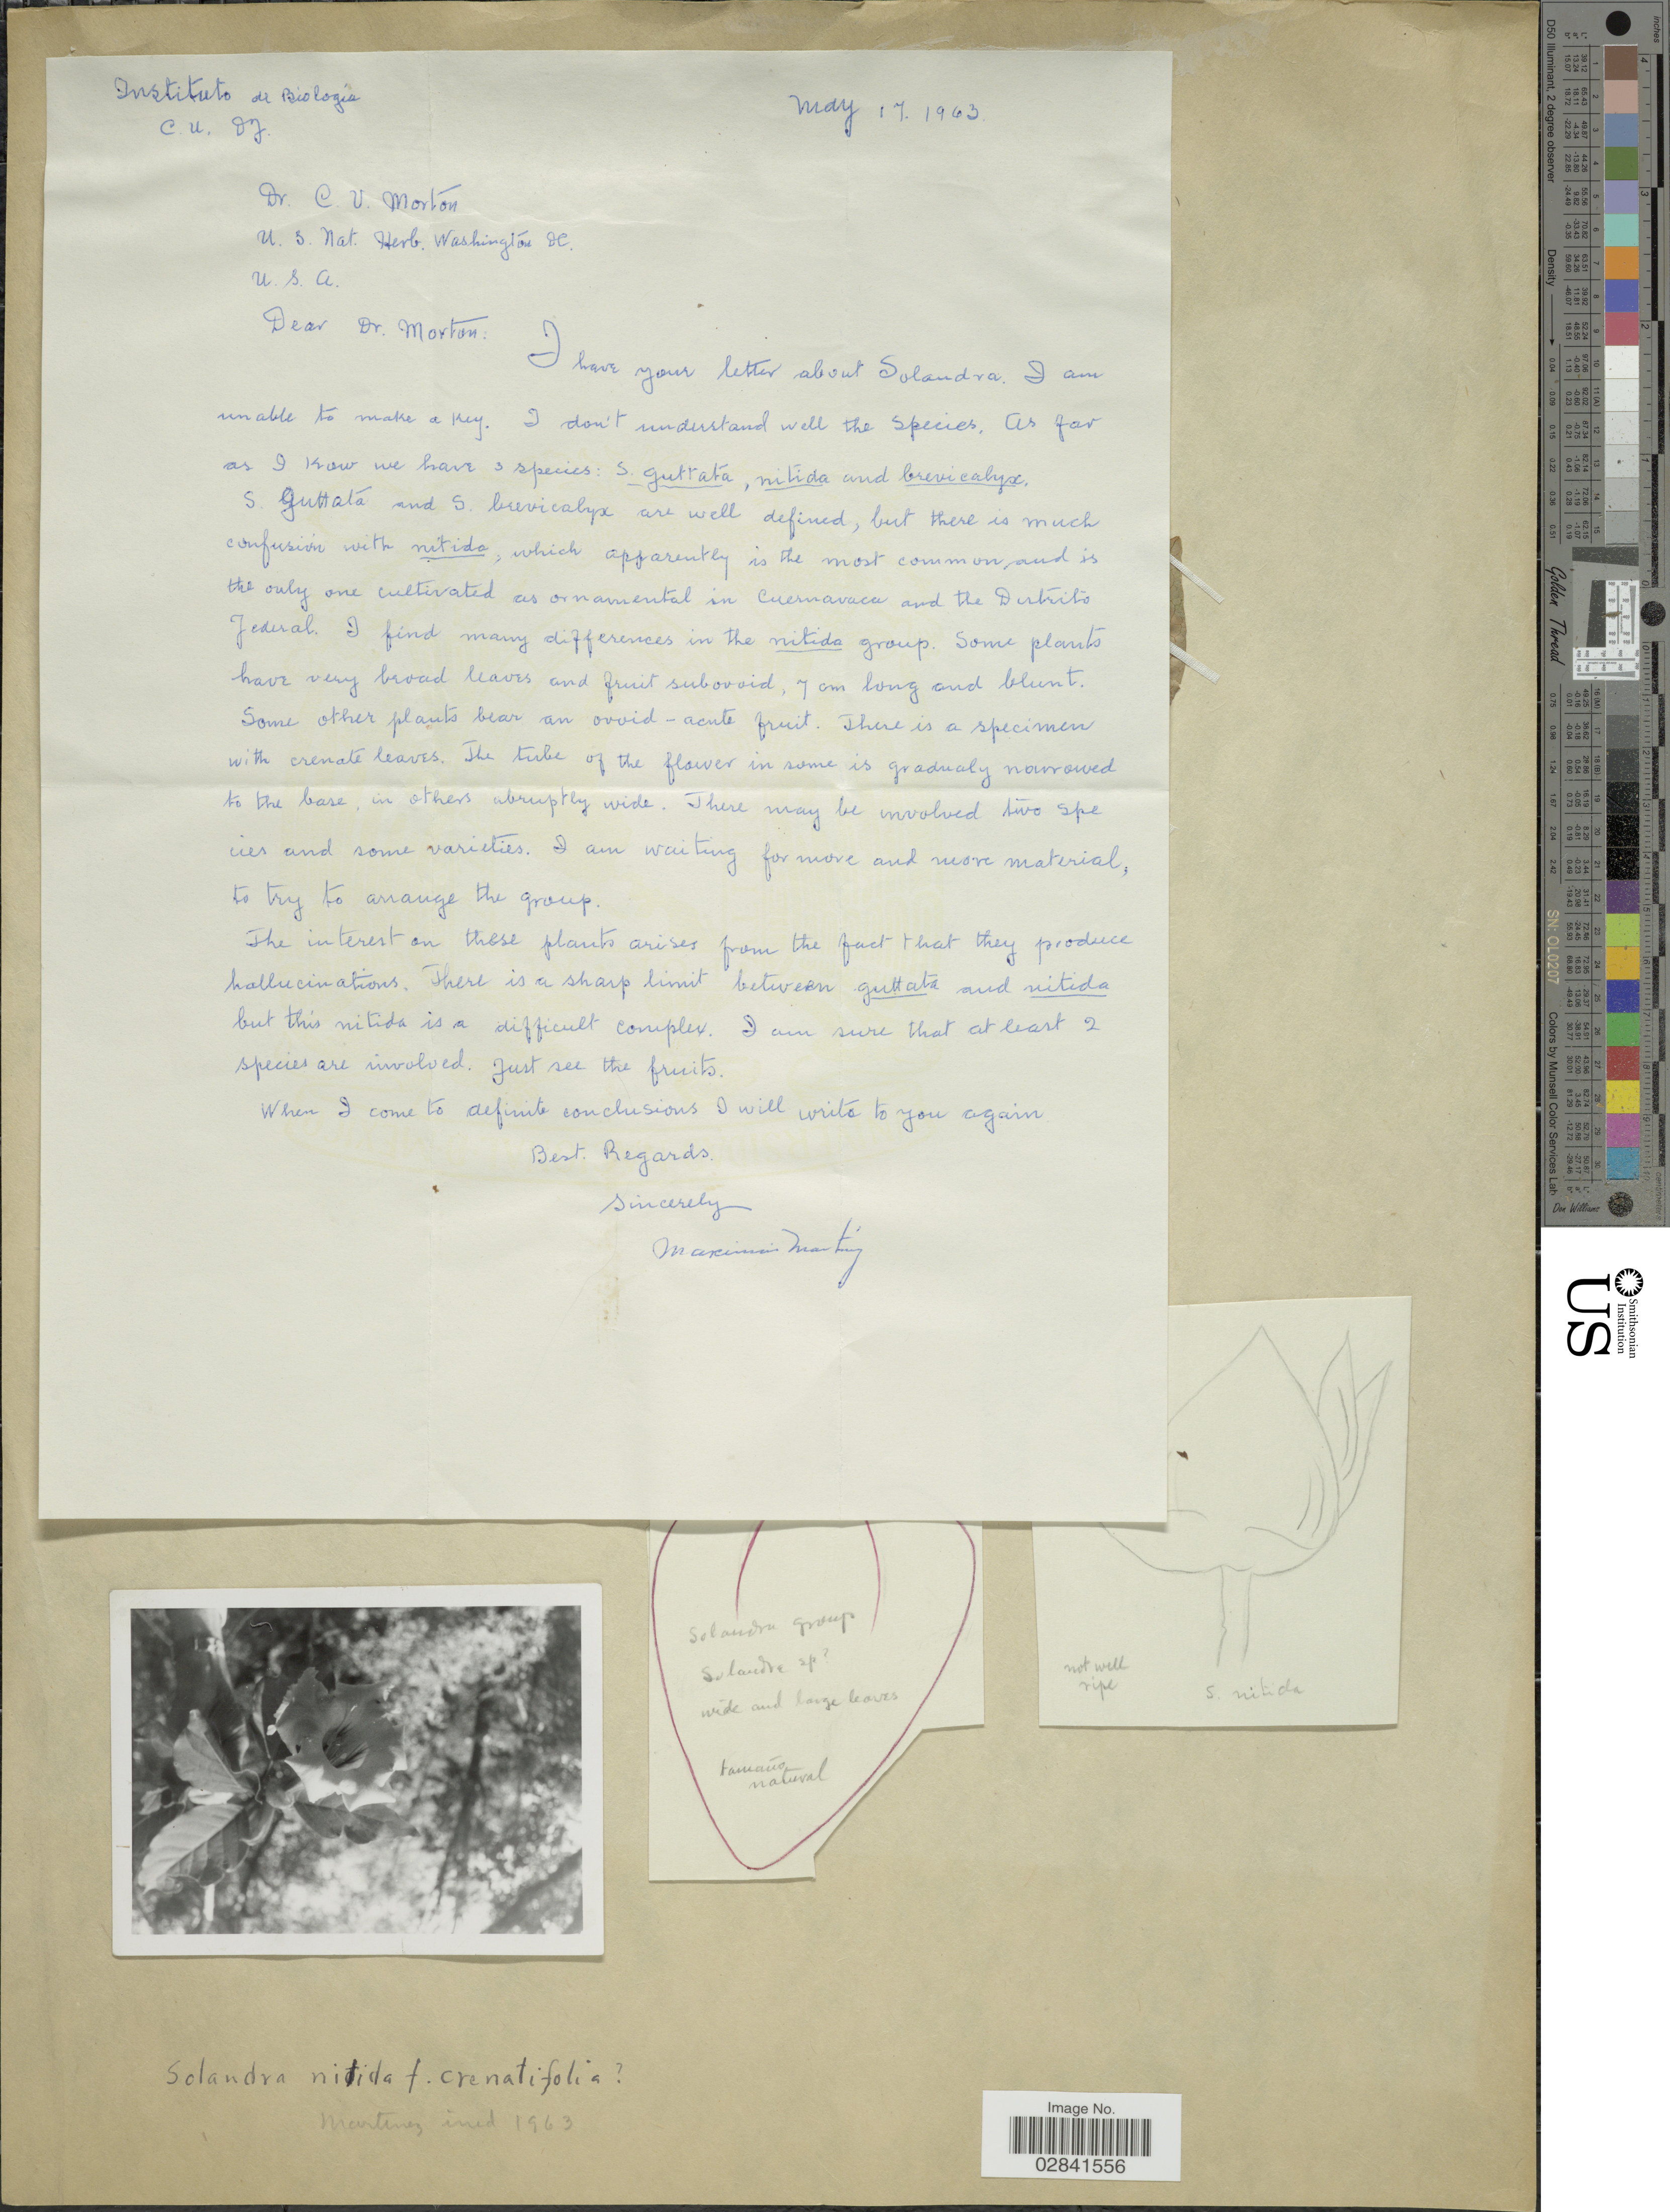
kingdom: Plantae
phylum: Tracheophyta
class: Magnoliopsida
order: Solanales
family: Solanaceae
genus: Solandra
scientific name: Solandra maxima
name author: (Sessé & Moc.) P.S. Green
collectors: C. V. Morton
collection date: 1963-05-17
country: Mexico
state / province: Distrito Federal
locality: In Cuernavaca and the Distrito Federal.